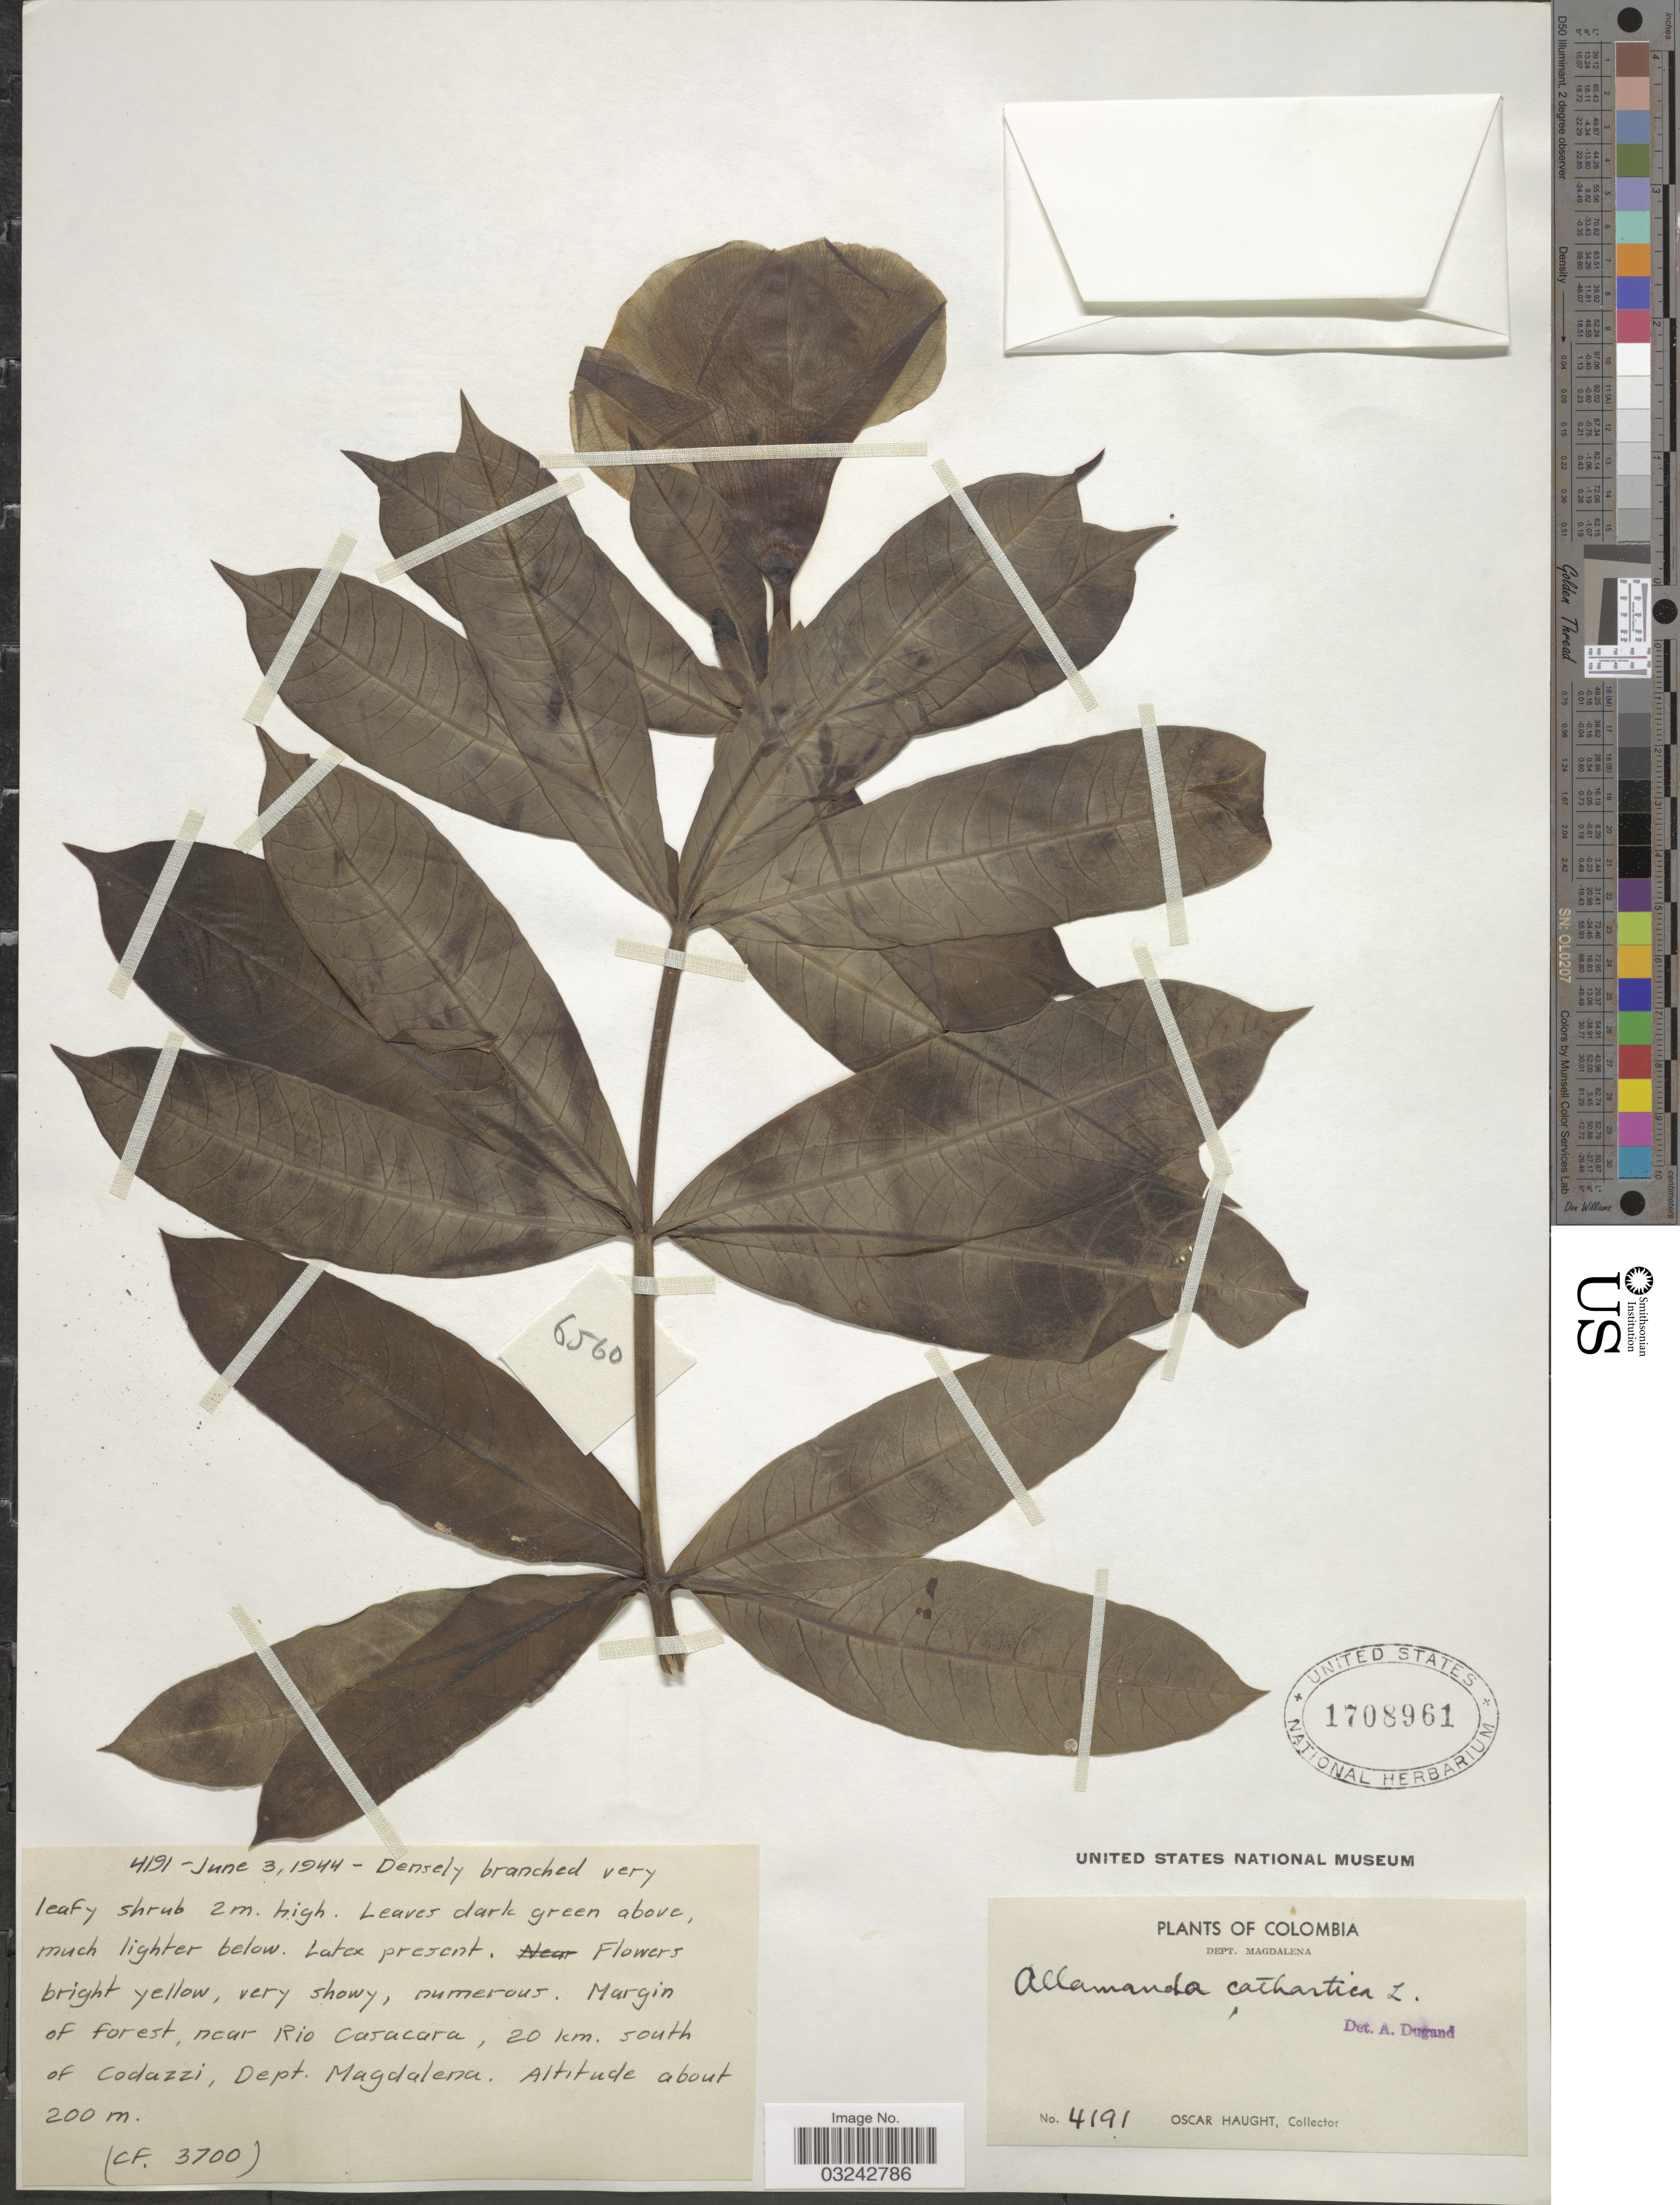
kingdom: Plantae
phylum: Tracheophyta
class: Magnoliopsida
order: Gentianales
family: Apocynaceae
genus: Allamanda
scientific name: Allamanda cathartica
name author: L.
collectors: O. Haught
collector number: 4191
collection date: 1944-06-03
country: Colombia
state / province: Magdalena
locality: Dept. Magdalena. Margin of forest, near Rio Casacara, 20 km. south of Codazzi.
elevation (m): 200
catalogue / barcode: US 1708961